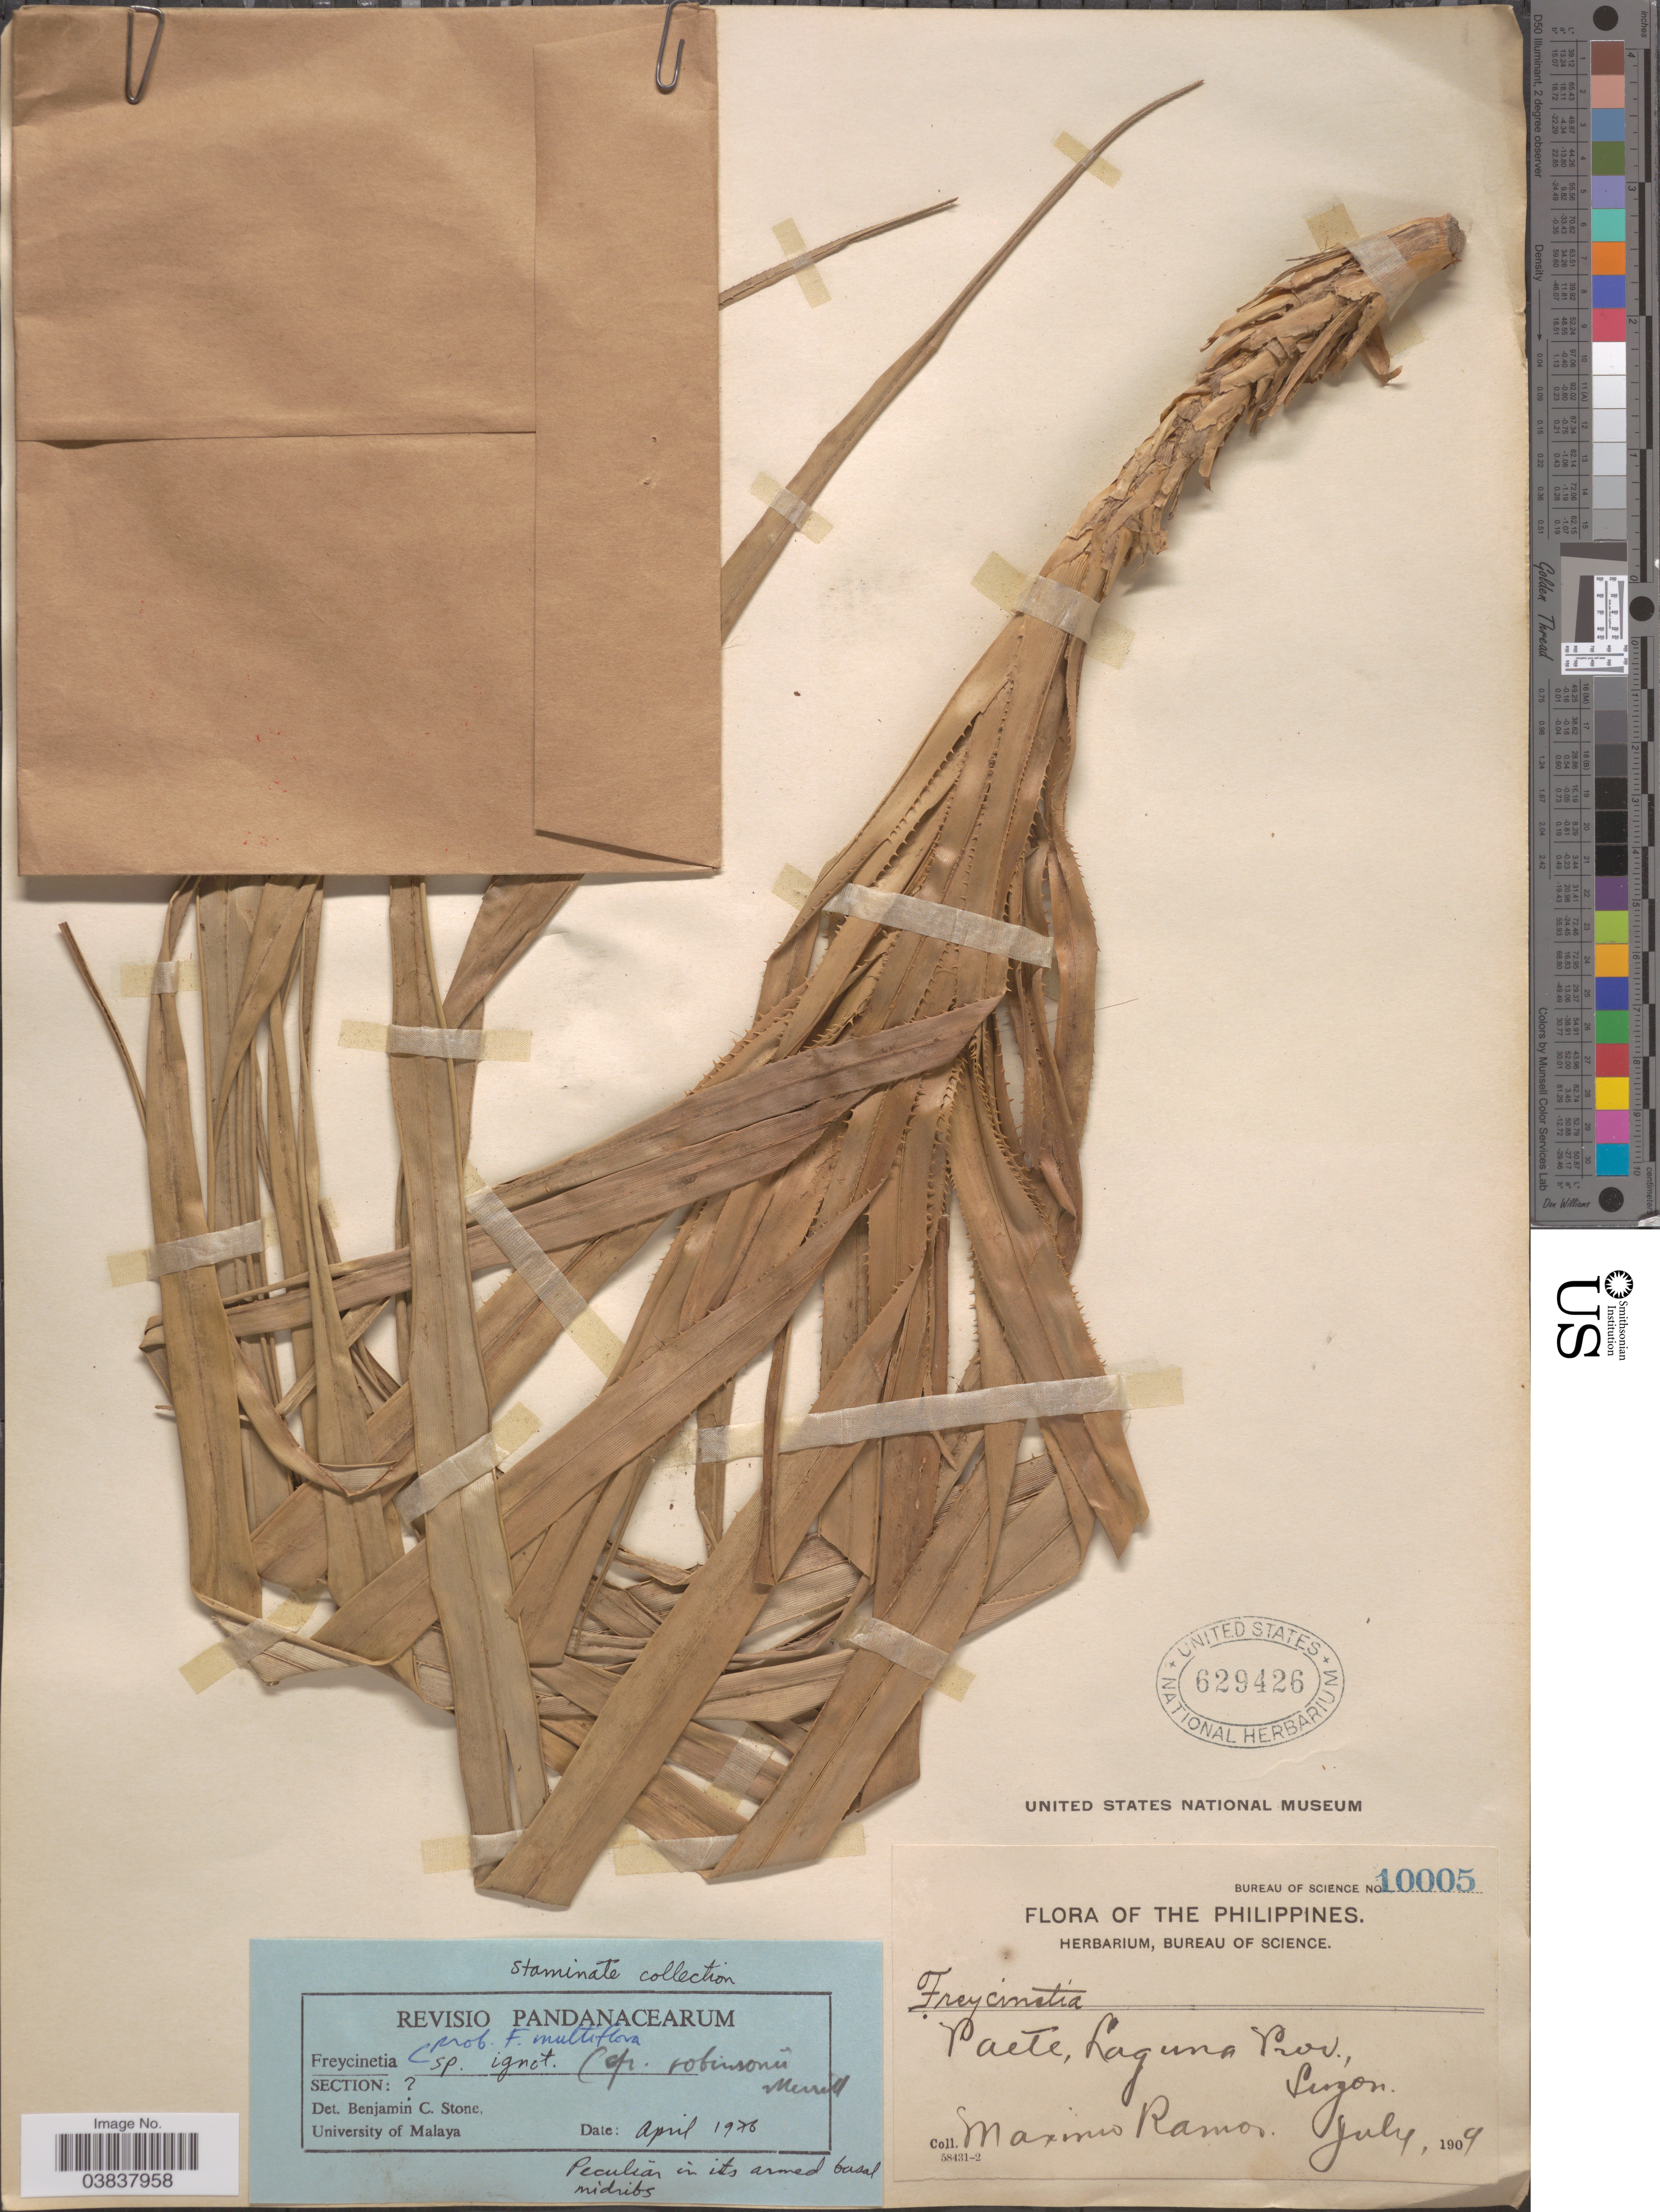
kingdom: Plantae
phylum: Tracheophyta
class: Liliopsida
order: Pandanales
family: Pandanaceae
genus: Freycinetia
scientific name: Freycinetia multiflora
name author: Merr.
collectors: M. Ramos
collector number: Bureau of Science 10005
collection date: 1909-07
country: Philippines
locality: Paete, Laguna Prov., Luzon.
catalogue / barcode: US 629426